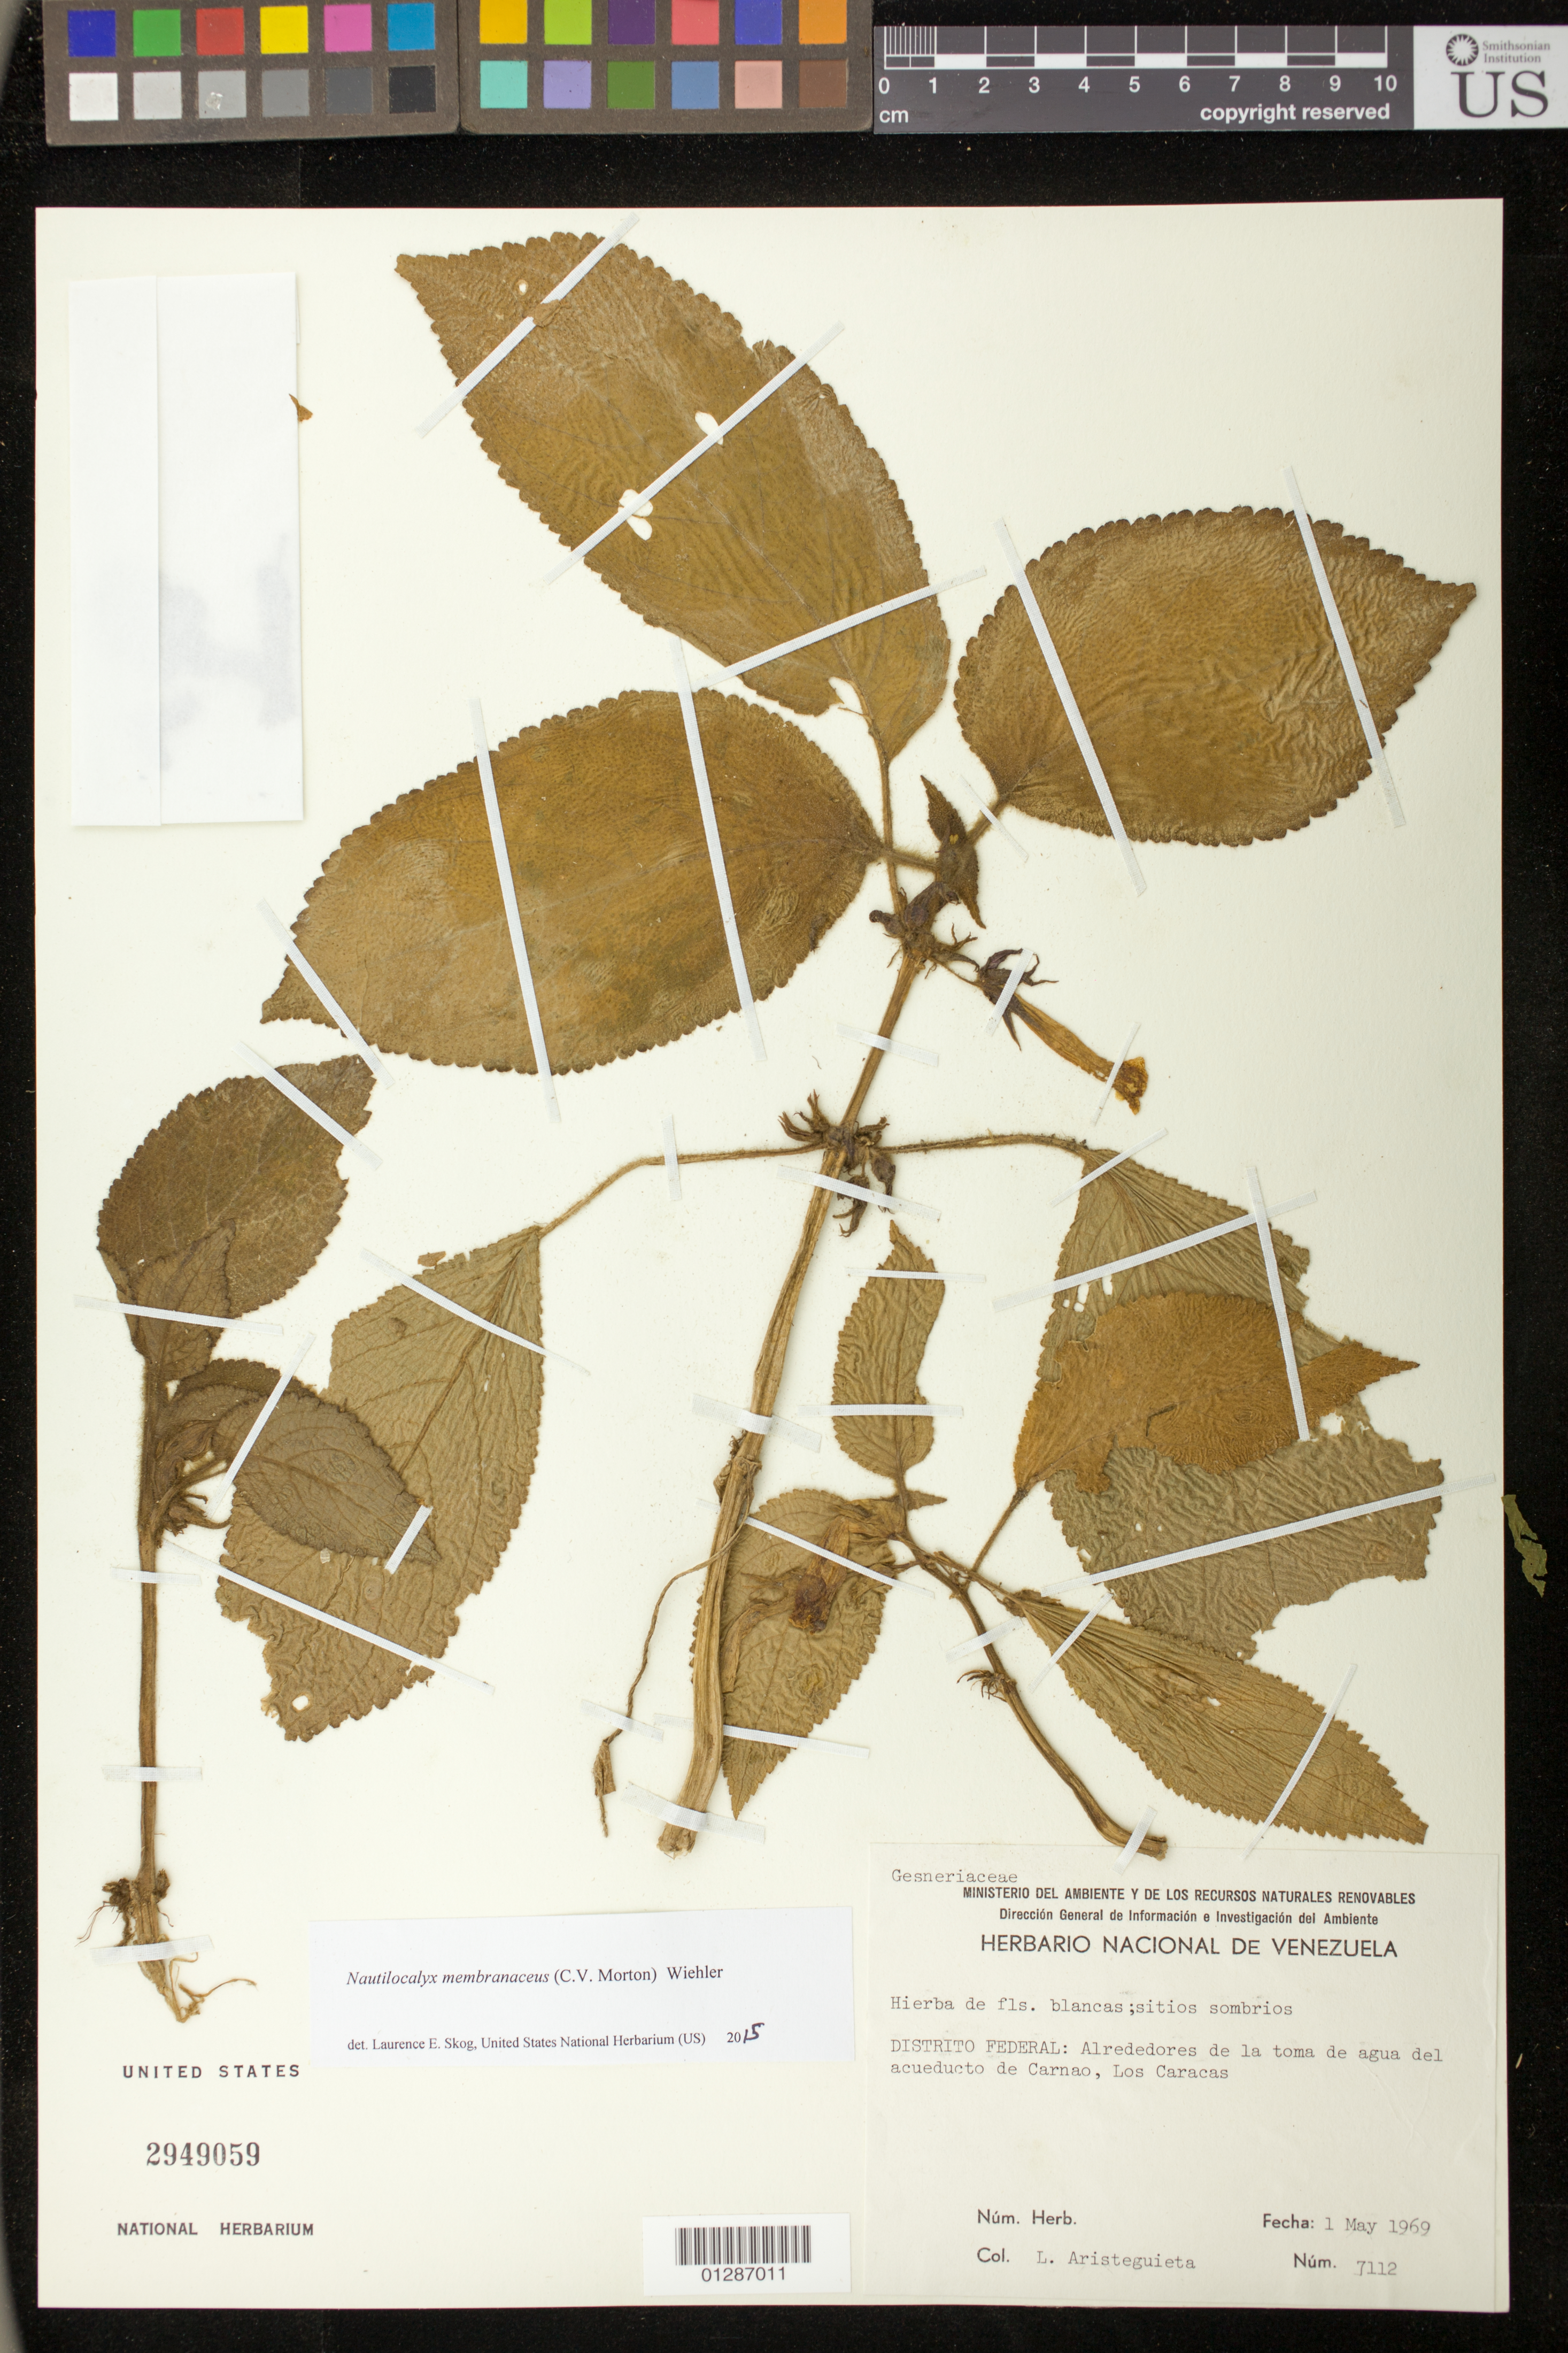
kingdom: Plantae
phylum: Tracheophyta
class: Magnoliopsida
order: Lamiales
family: Gesneriaceae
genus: Nautilocalyx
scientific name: Nautilocalyx membranaceus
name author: (C.V. Morton) Wiehler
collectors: L. Aristeguieta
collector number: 7112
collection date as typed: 1 May 1969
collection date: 1969-05-01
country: Venezuela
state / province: Distrito Federal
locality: Los Caracas.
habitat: Herb.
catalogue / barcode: US 2949059